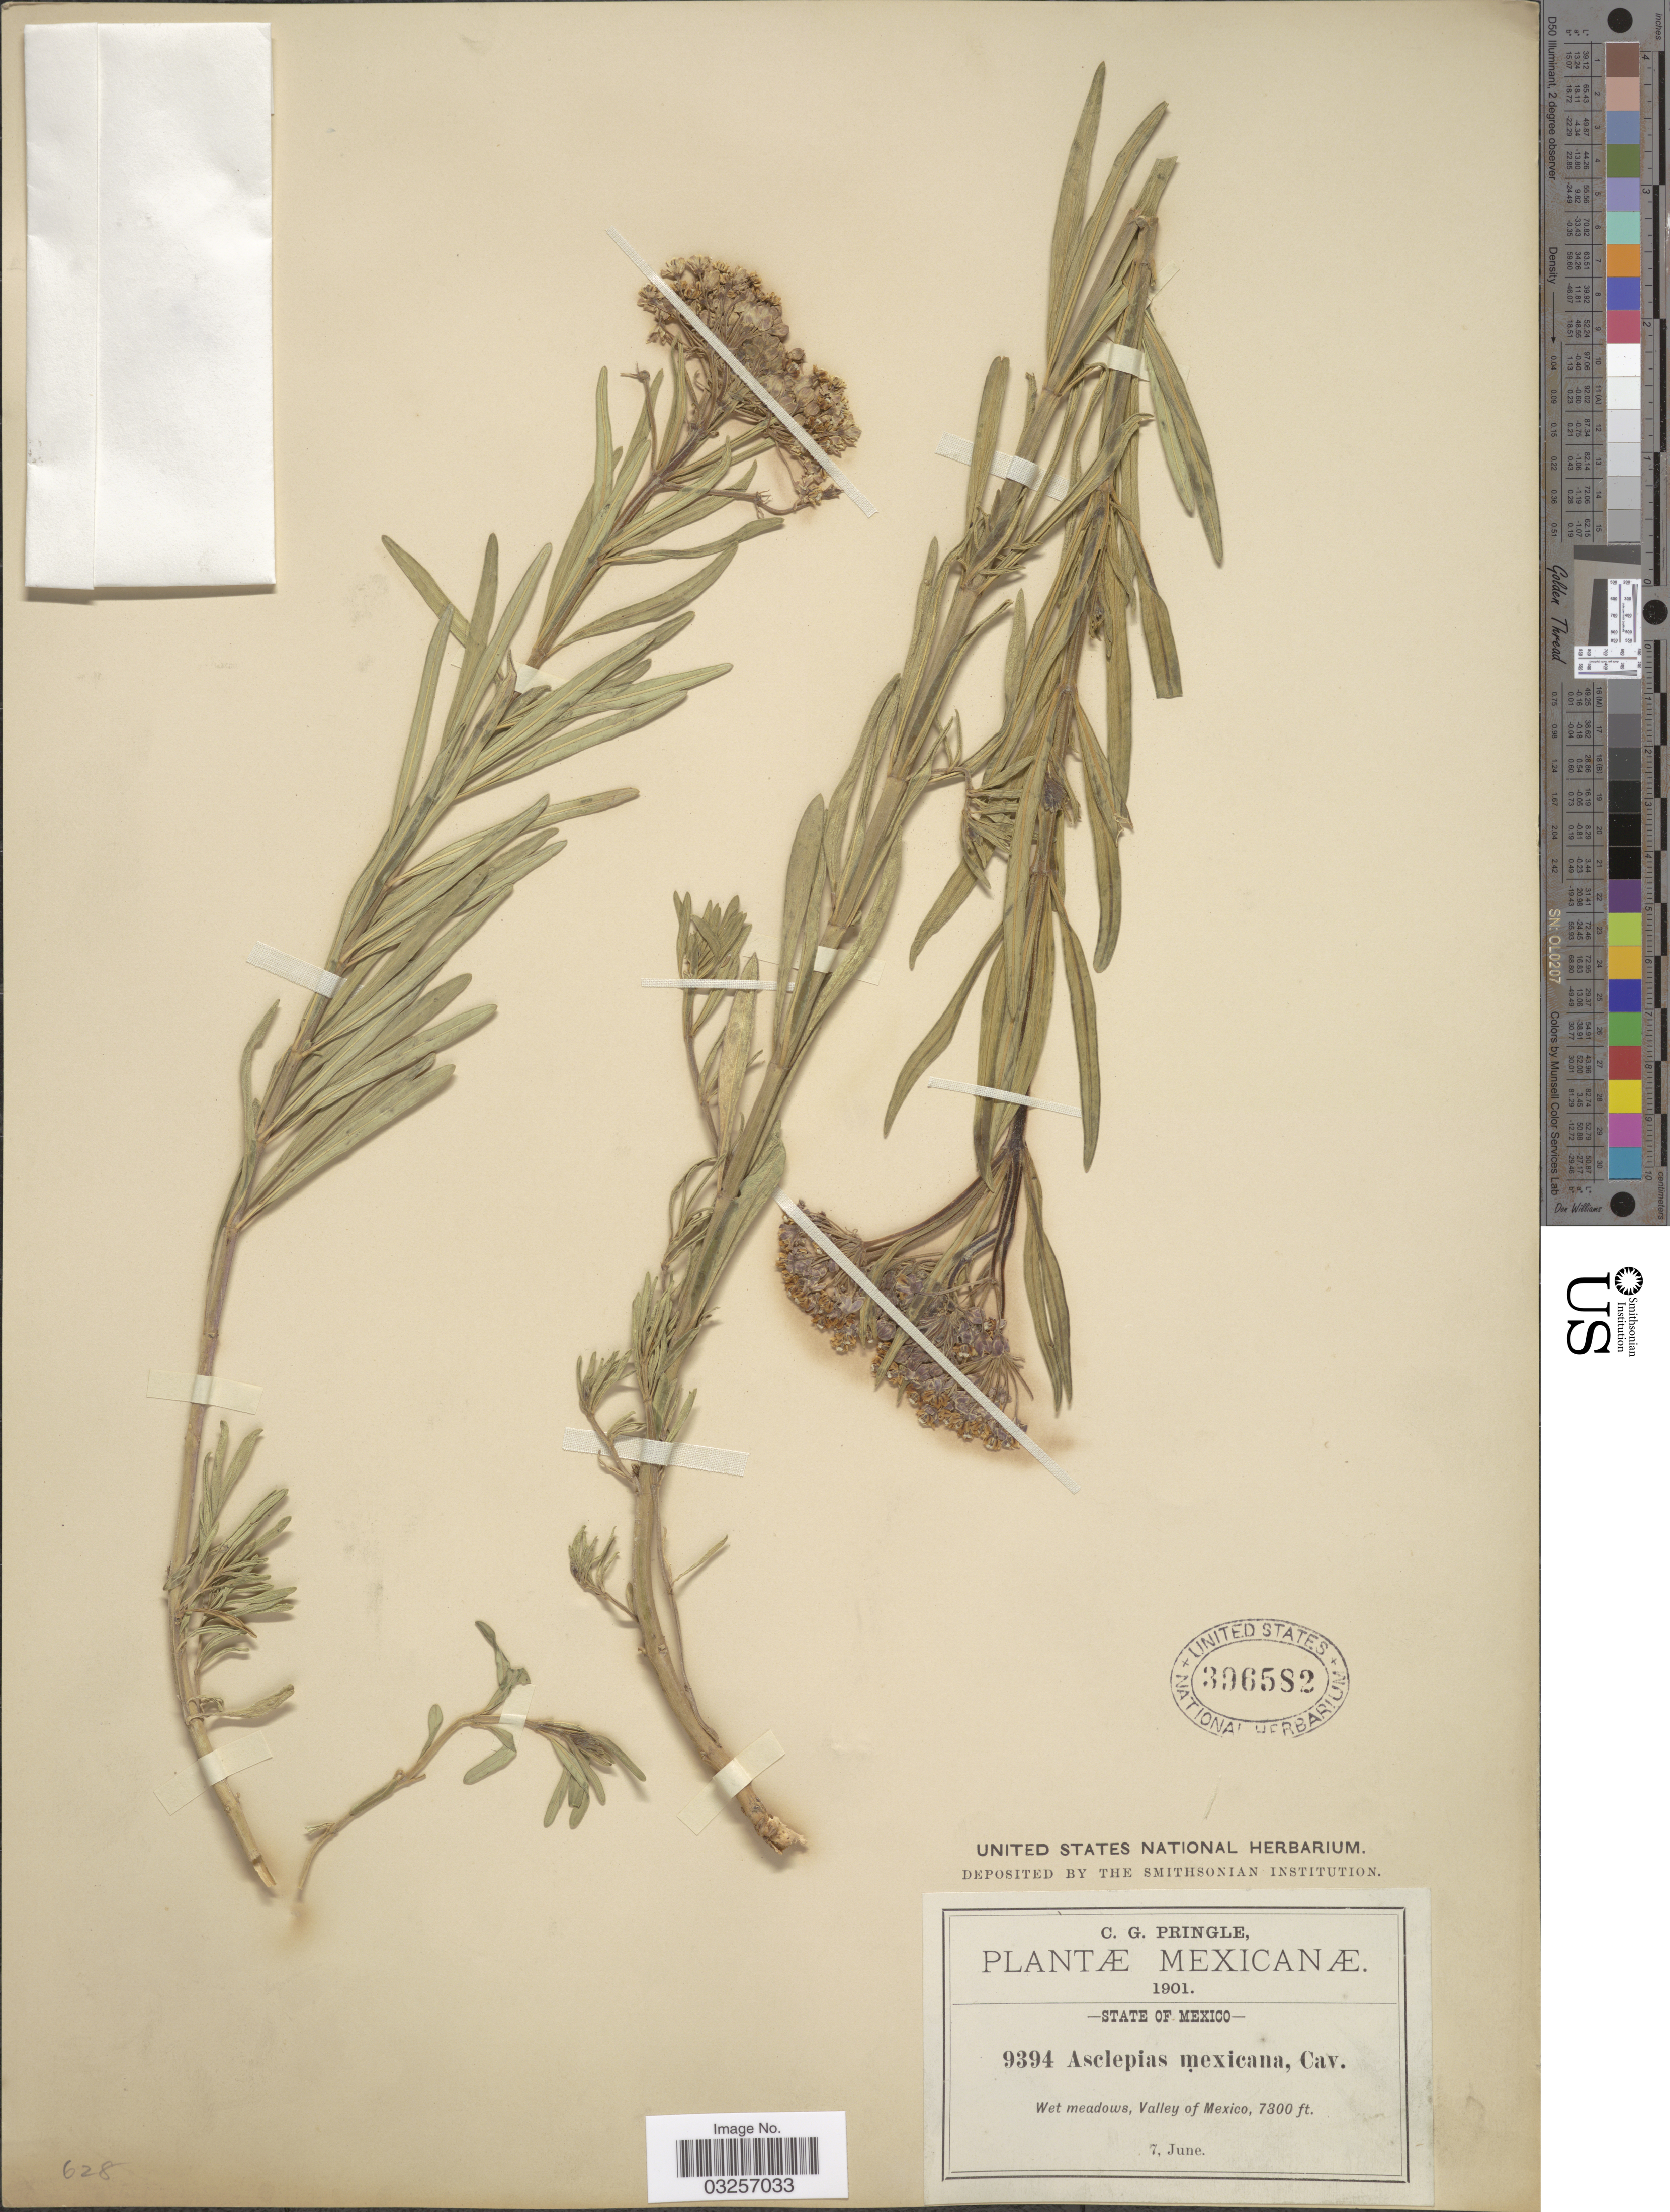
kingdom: Plantae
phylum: Tracheophyta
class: Magnoliopsida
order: Gentianales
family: Apocynaceae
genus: Asclepias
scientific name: Asclepias mexicana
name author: Cav.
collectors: C. G. Pringle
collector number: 9394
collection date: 1901-06-07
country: Mexico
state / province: México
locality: Wet meadows, Valley of Mexico.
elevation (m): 2225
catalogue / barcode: US 396582